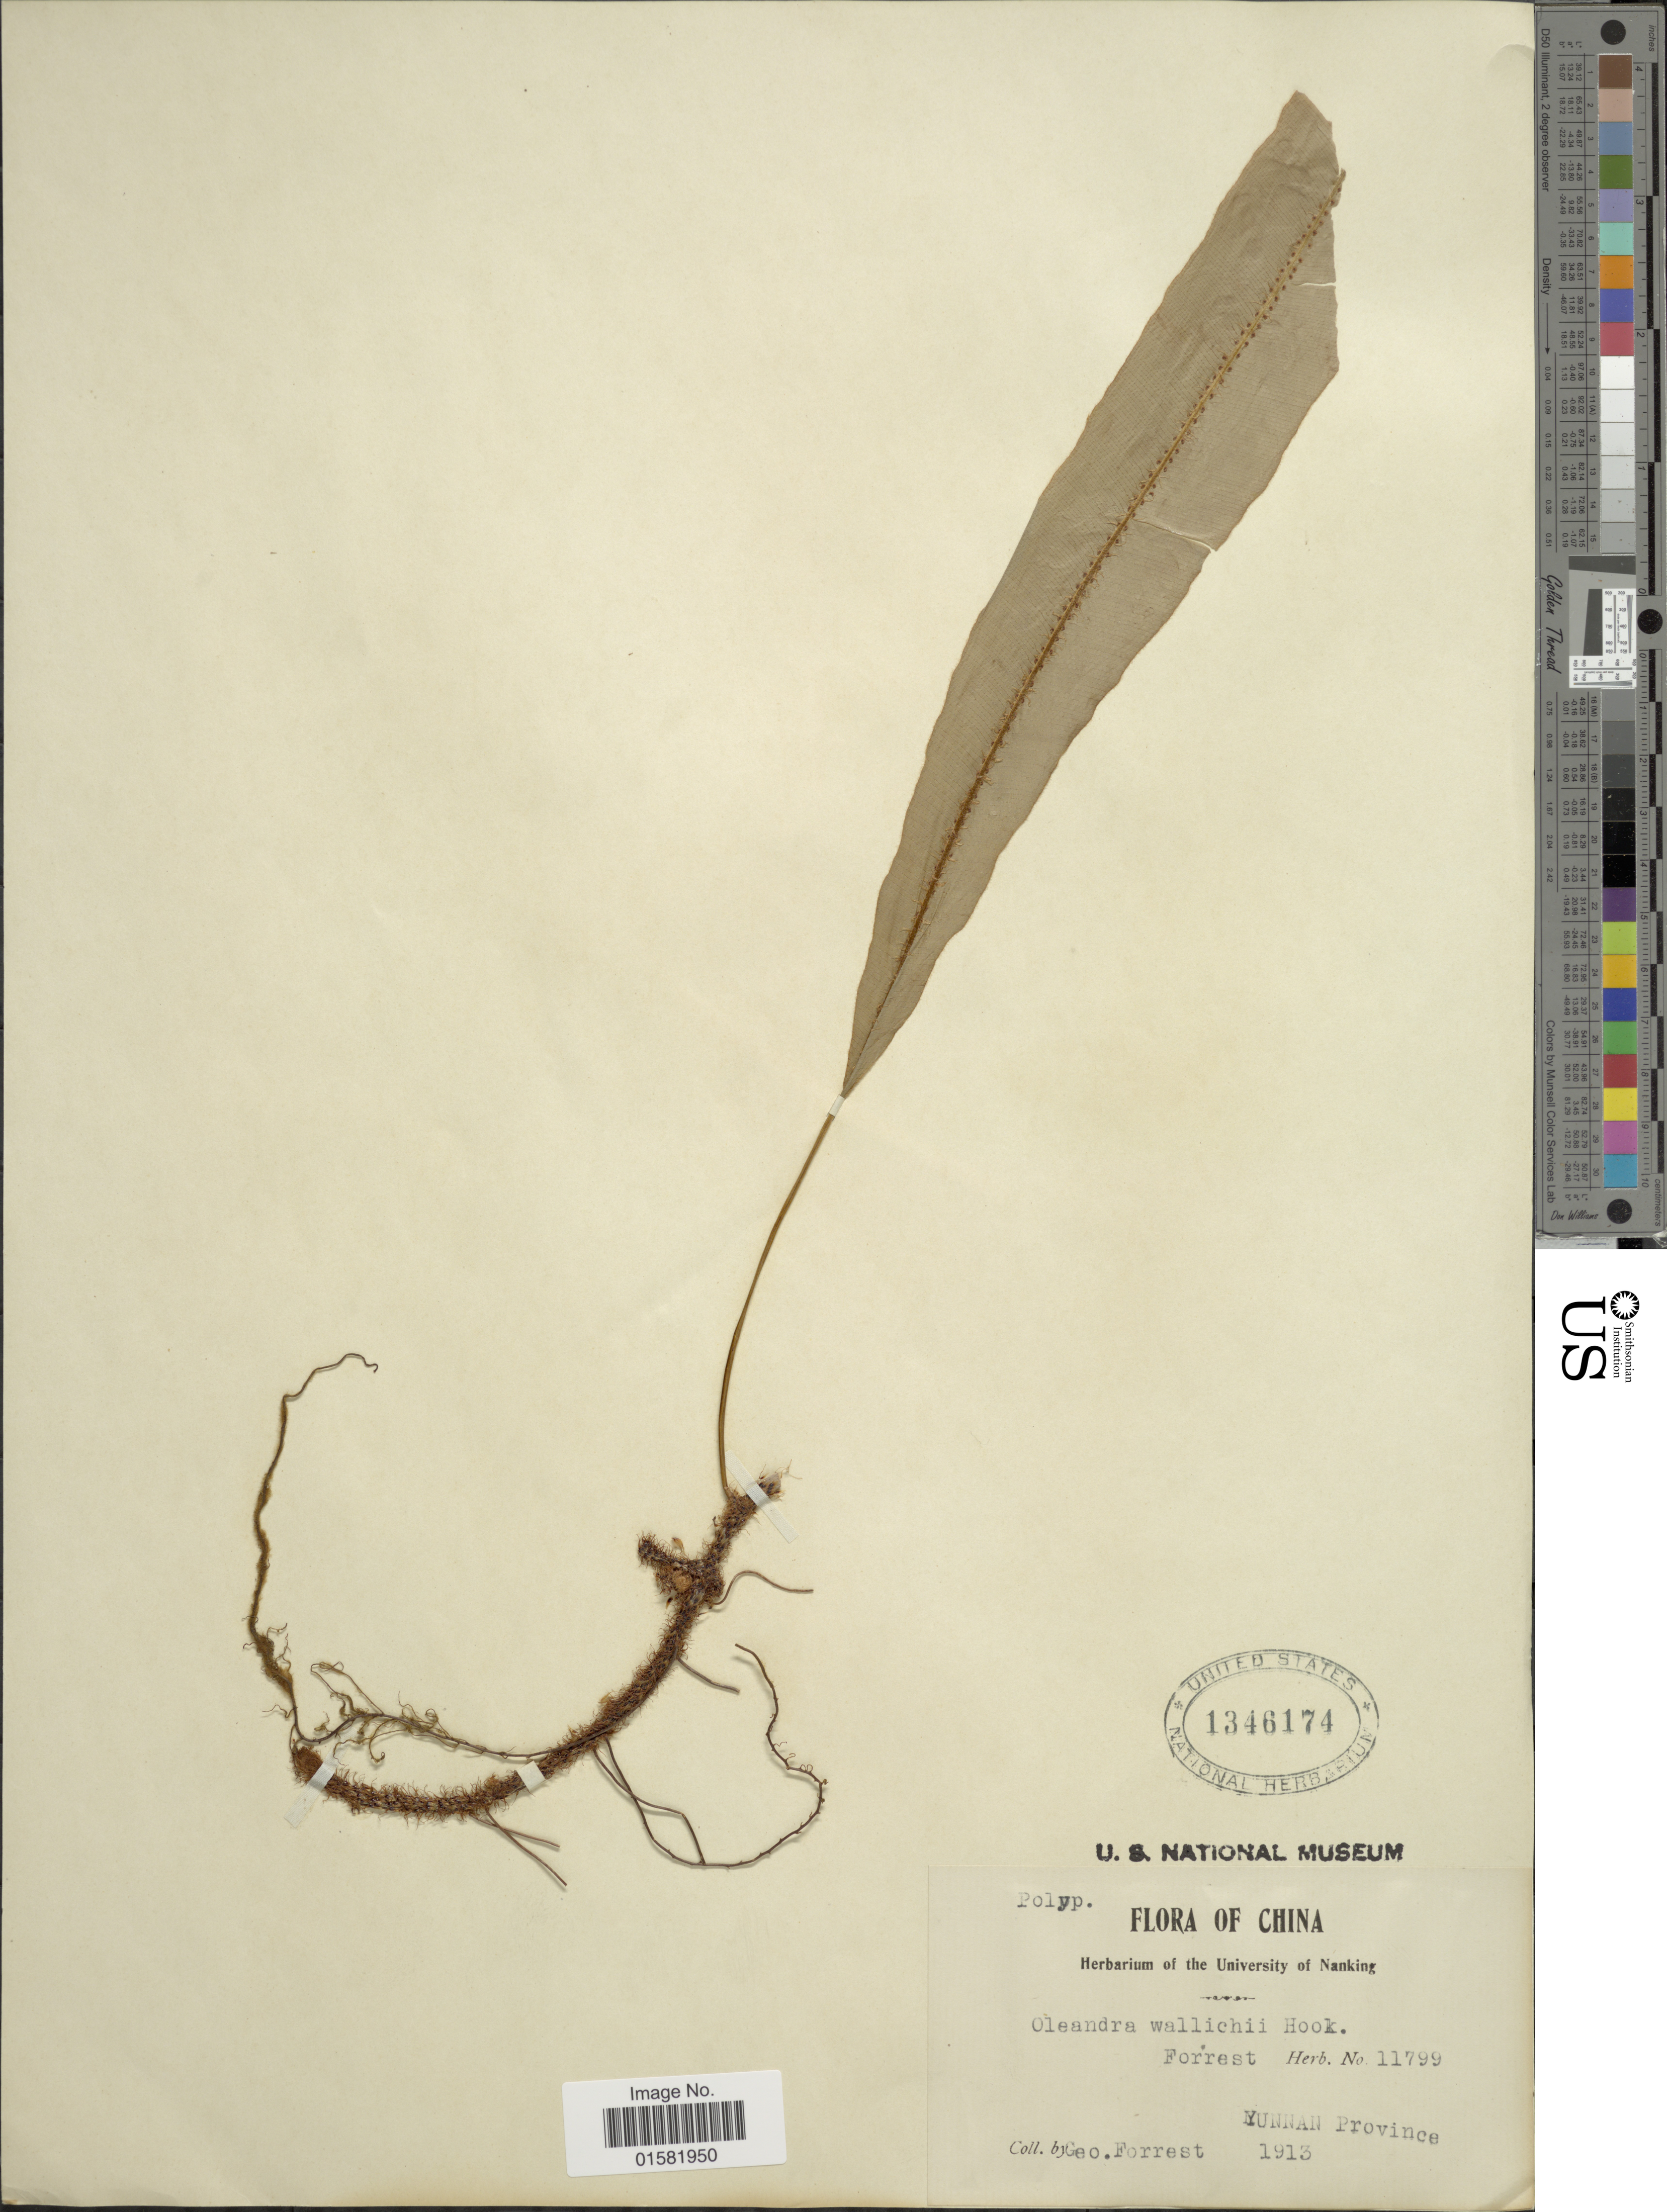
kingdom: Plantae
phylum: Tracheophyta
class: Polypodiopsida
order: Polypodiales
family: Oleandraceae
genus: Oleandra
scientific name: Oleandra wallichii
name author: (Hook.) C. Presl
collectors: G. Forrest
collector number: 11799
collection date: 1913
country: China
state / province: Yunnan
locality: China, Yunnan Province.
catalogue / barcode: US 1346174